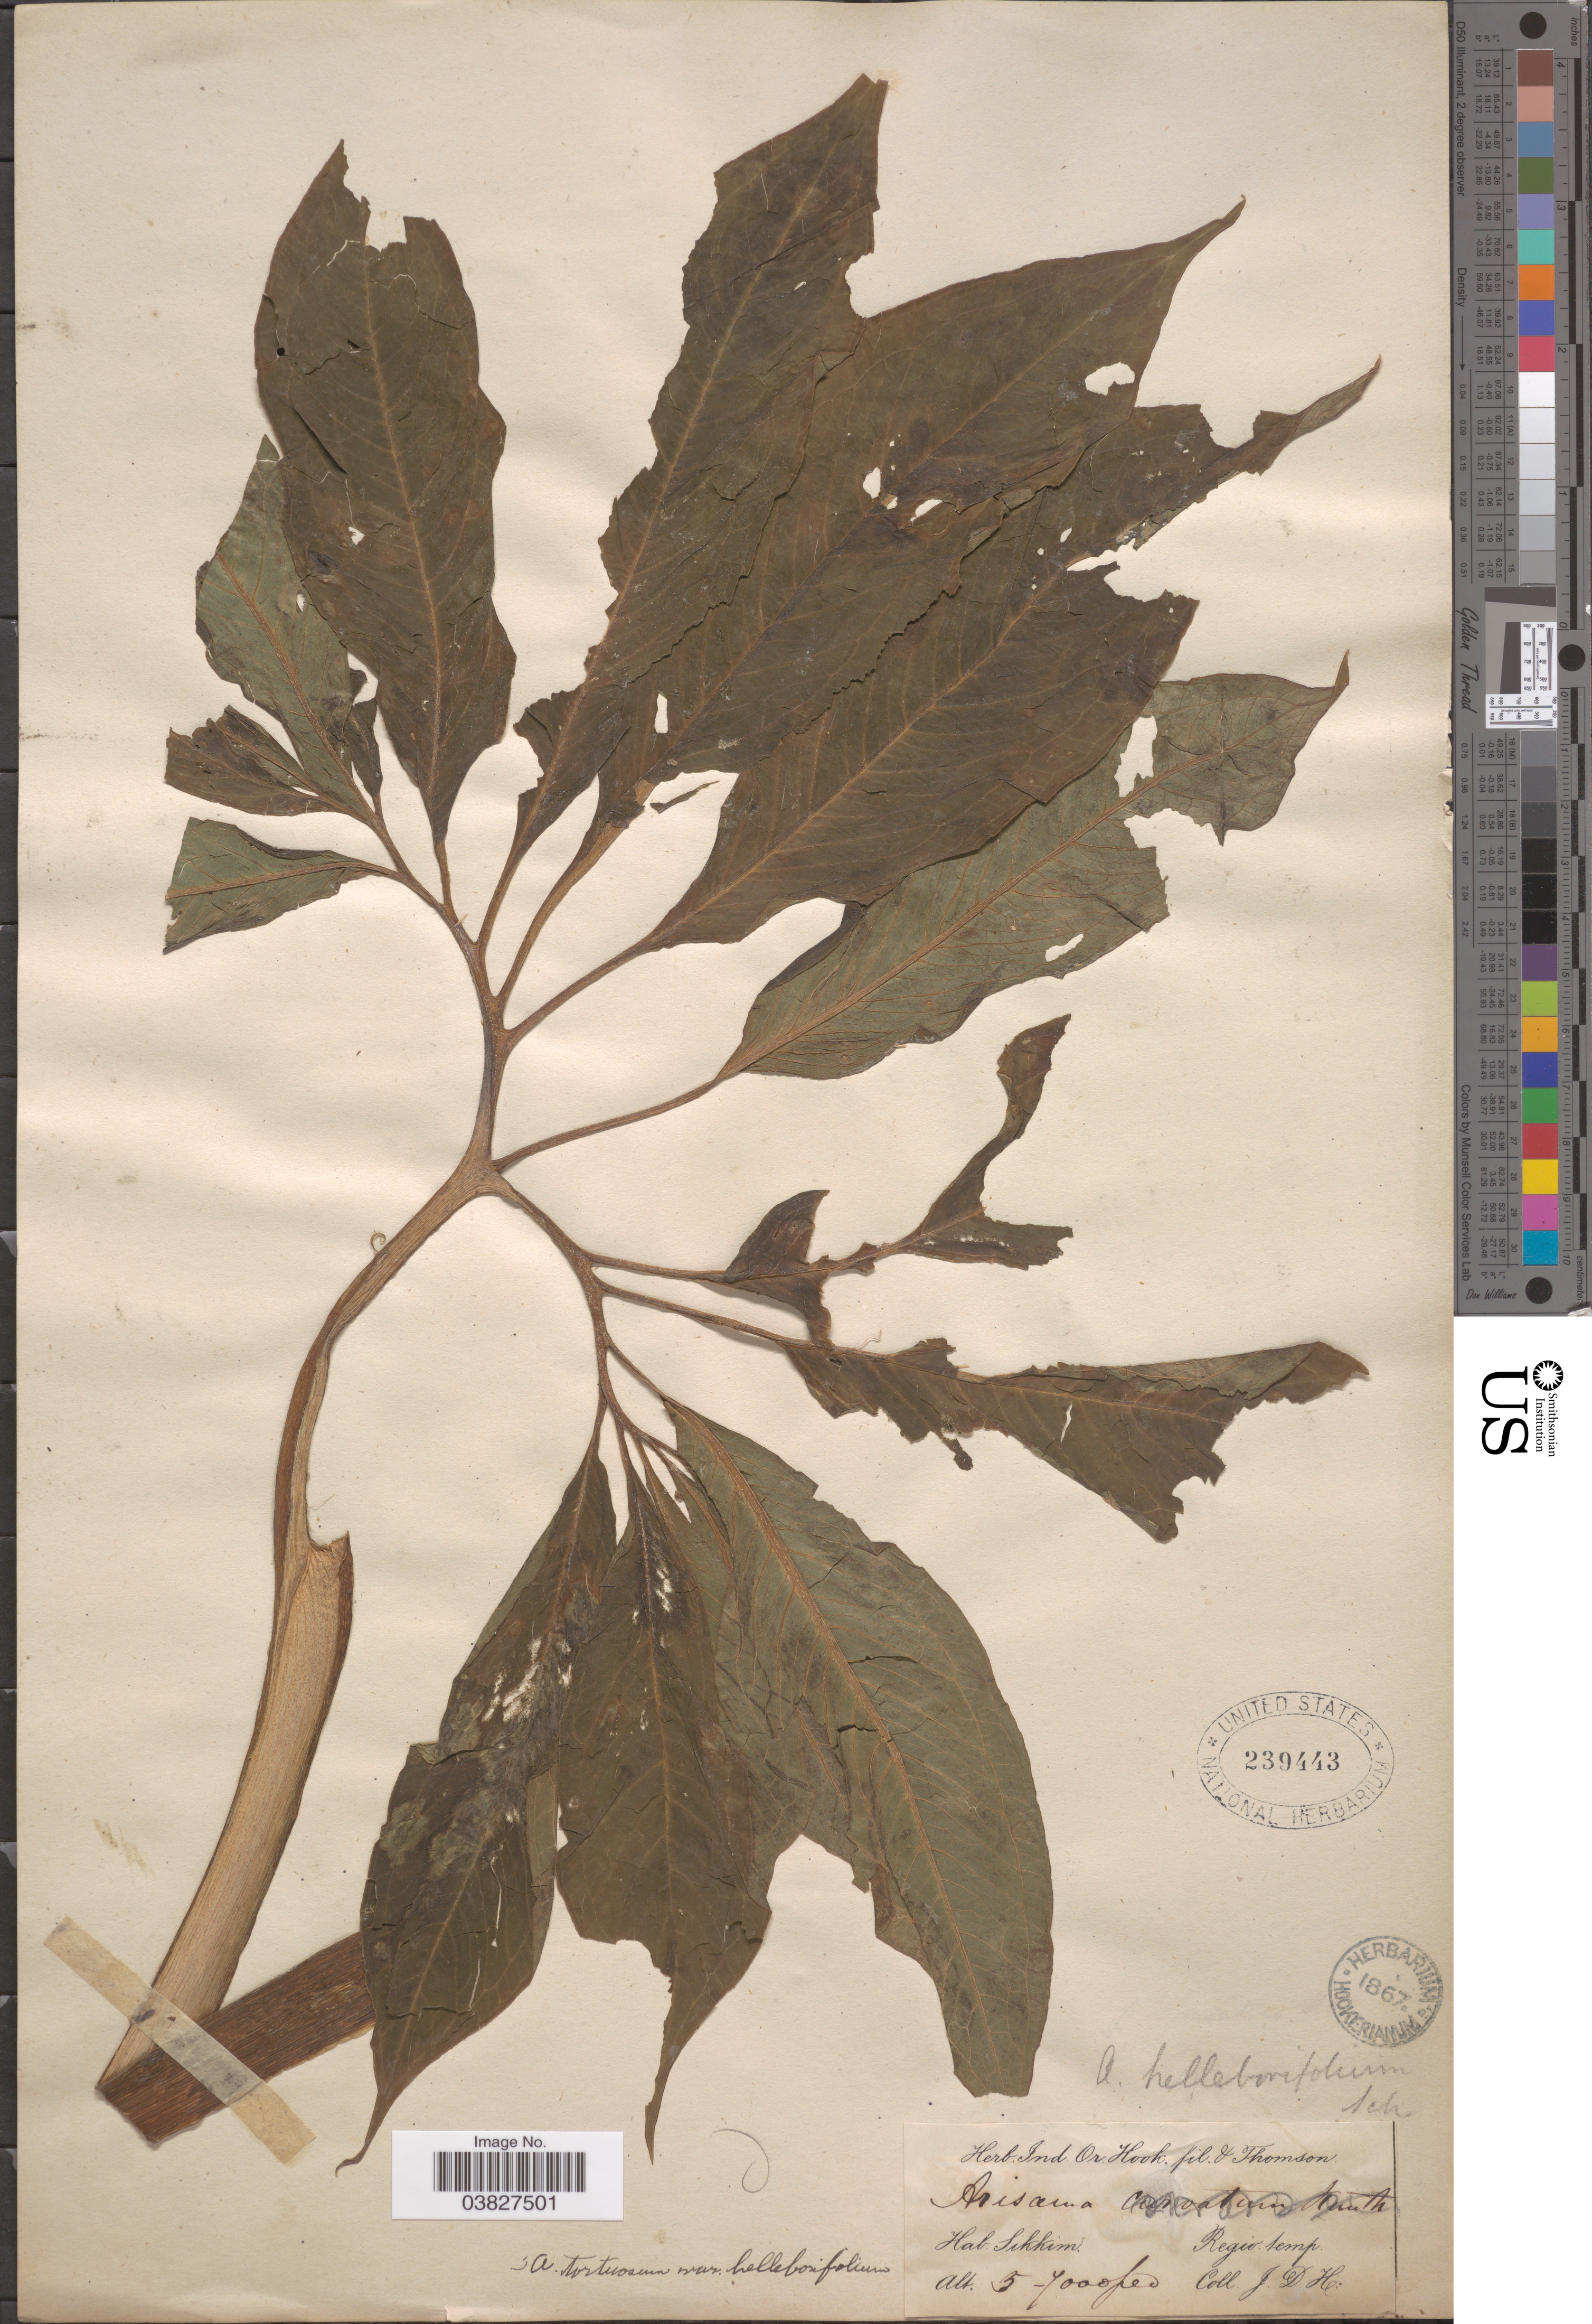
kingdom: Plantae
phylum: Tracheophyta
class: Liliopsida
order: Alismatales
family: Araceae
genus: Arisaema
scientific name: Arisaema tortuosum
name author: (Wall.) Schott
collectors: J. D. Hooker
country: India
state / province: Sikkim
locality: Regio temp.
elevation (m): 1524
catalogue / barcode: US 239443